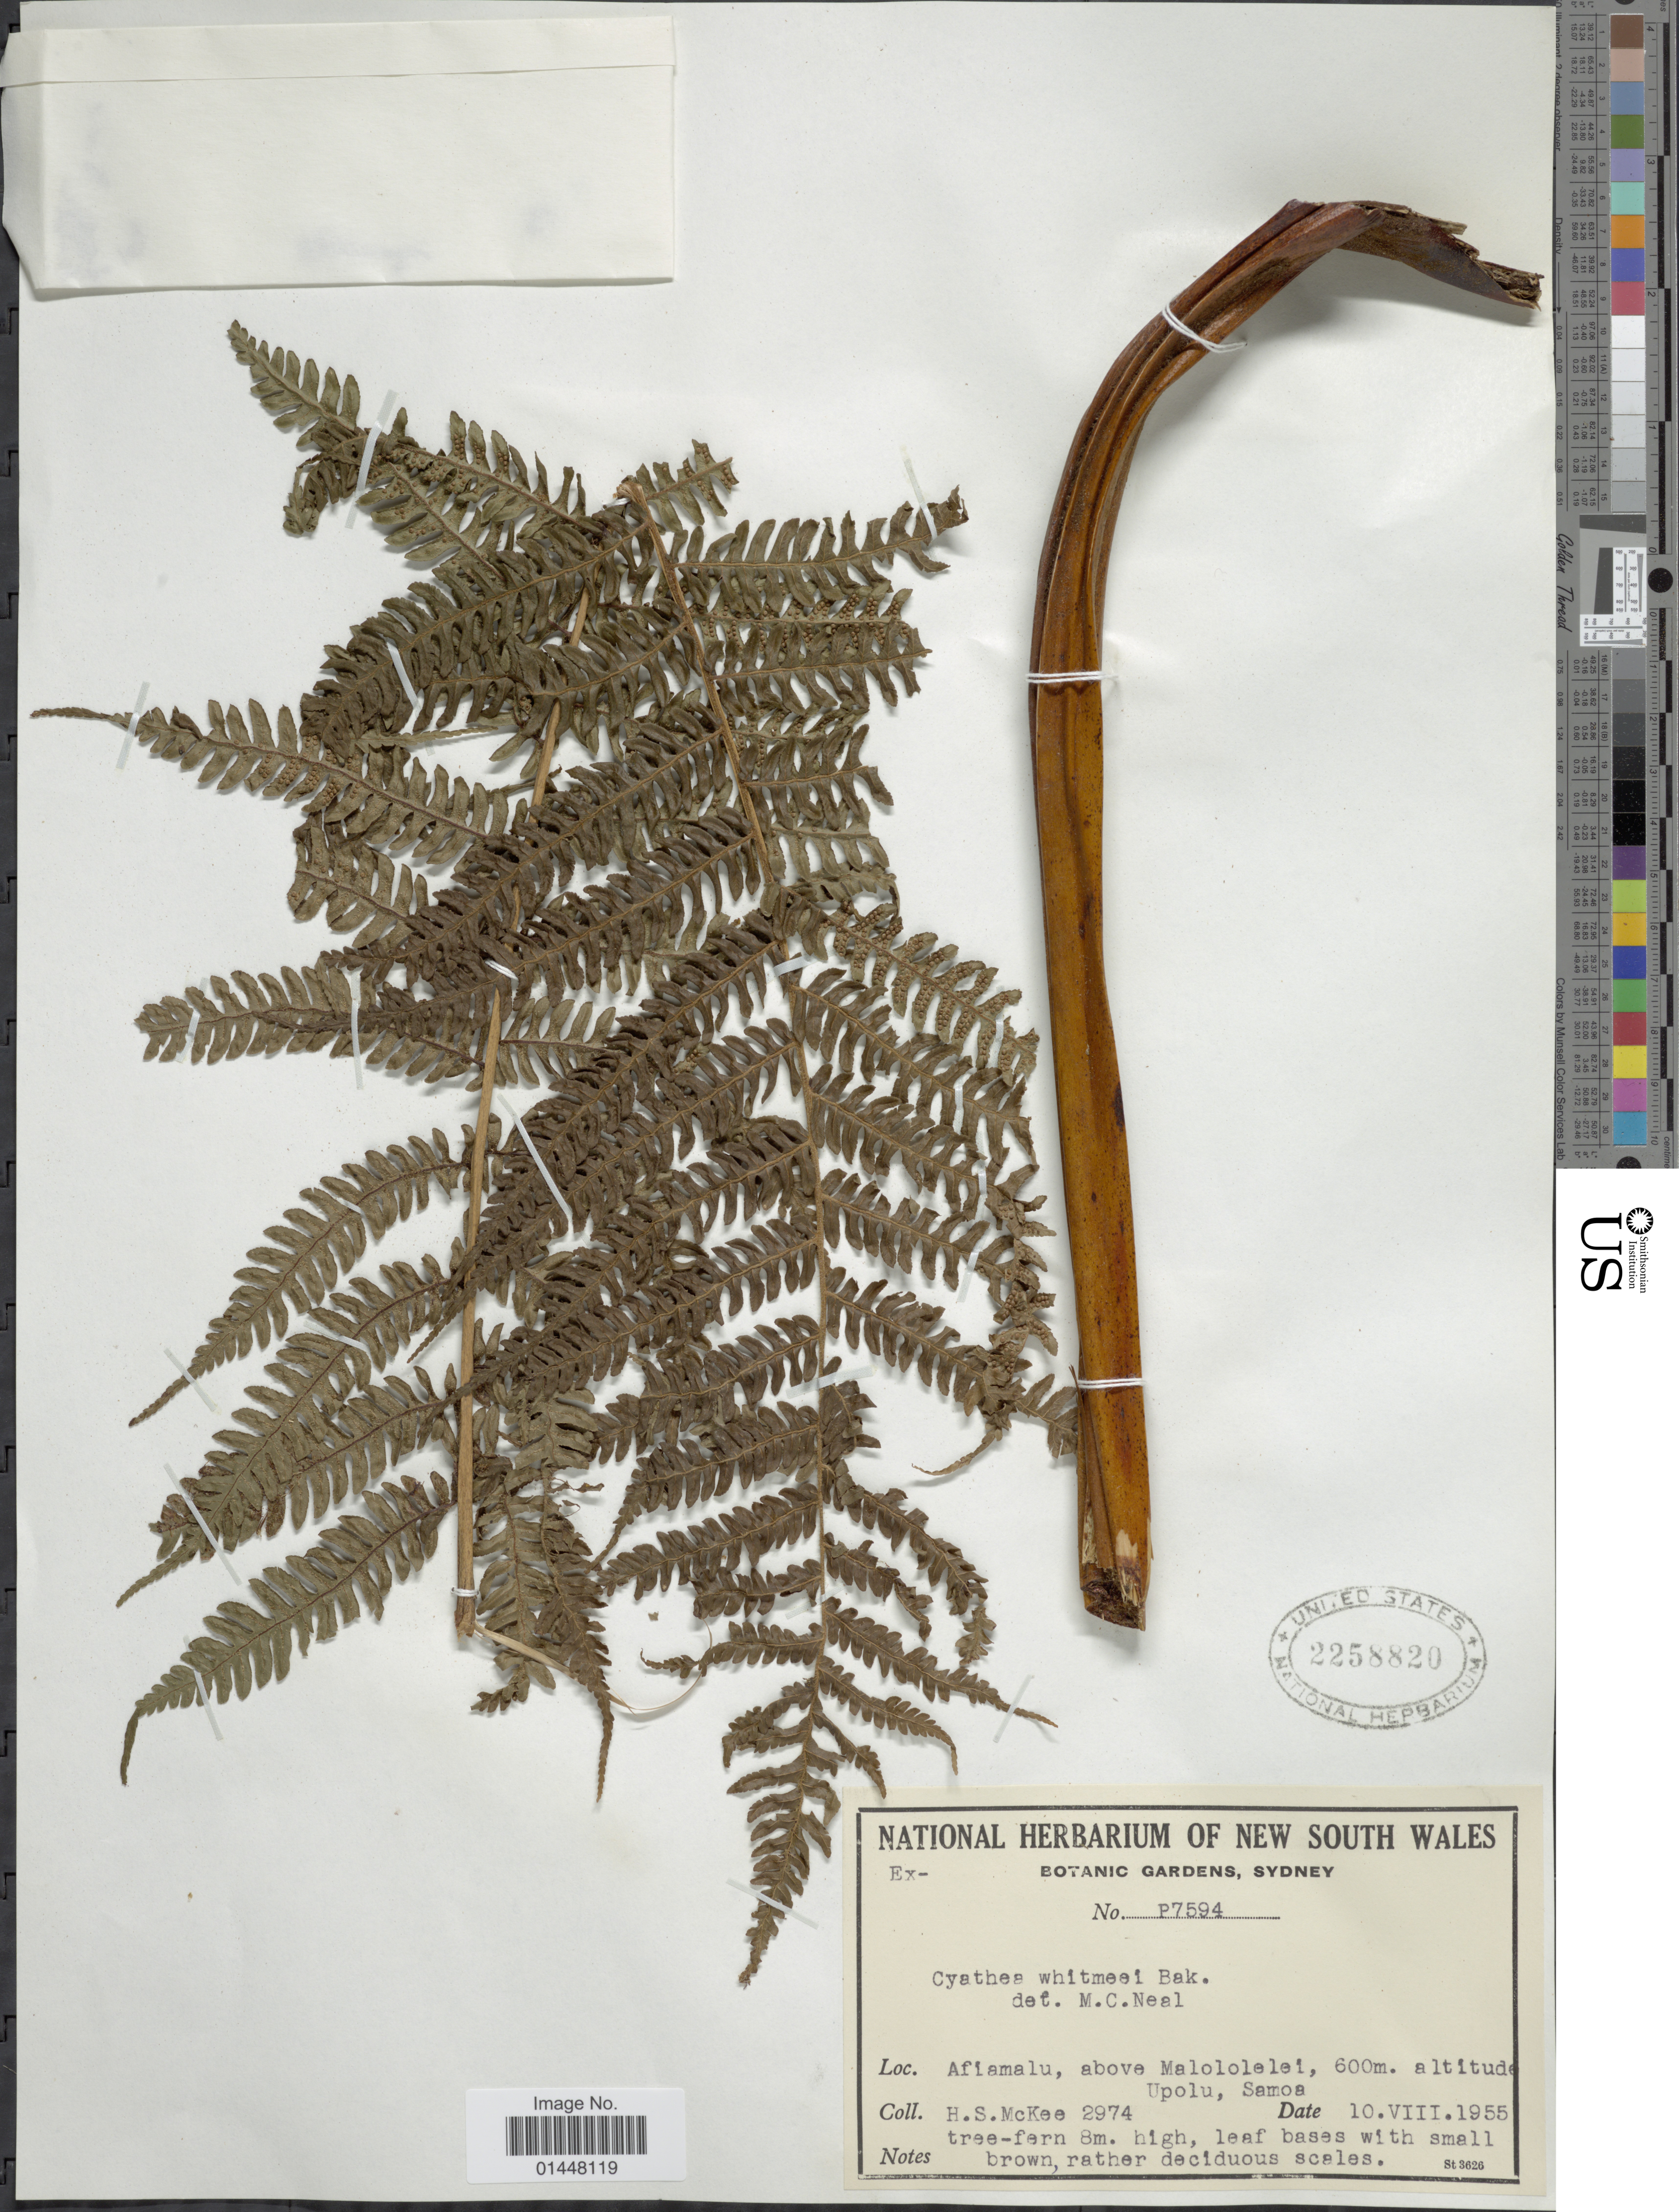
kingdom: Plantae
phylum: Tracheophyta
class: Polypodiopsida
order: Cyatheales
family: Cyatheaceae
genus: Sphaeropteris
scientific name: Sphaeropteris samoensis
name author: (Baker)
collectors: H. S. McKee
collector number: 2974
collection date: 1955-08-10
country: Samoa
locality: Afiamalu, above Malololelei, Upolu, Samoa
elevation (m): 600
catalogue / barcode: US 2258820